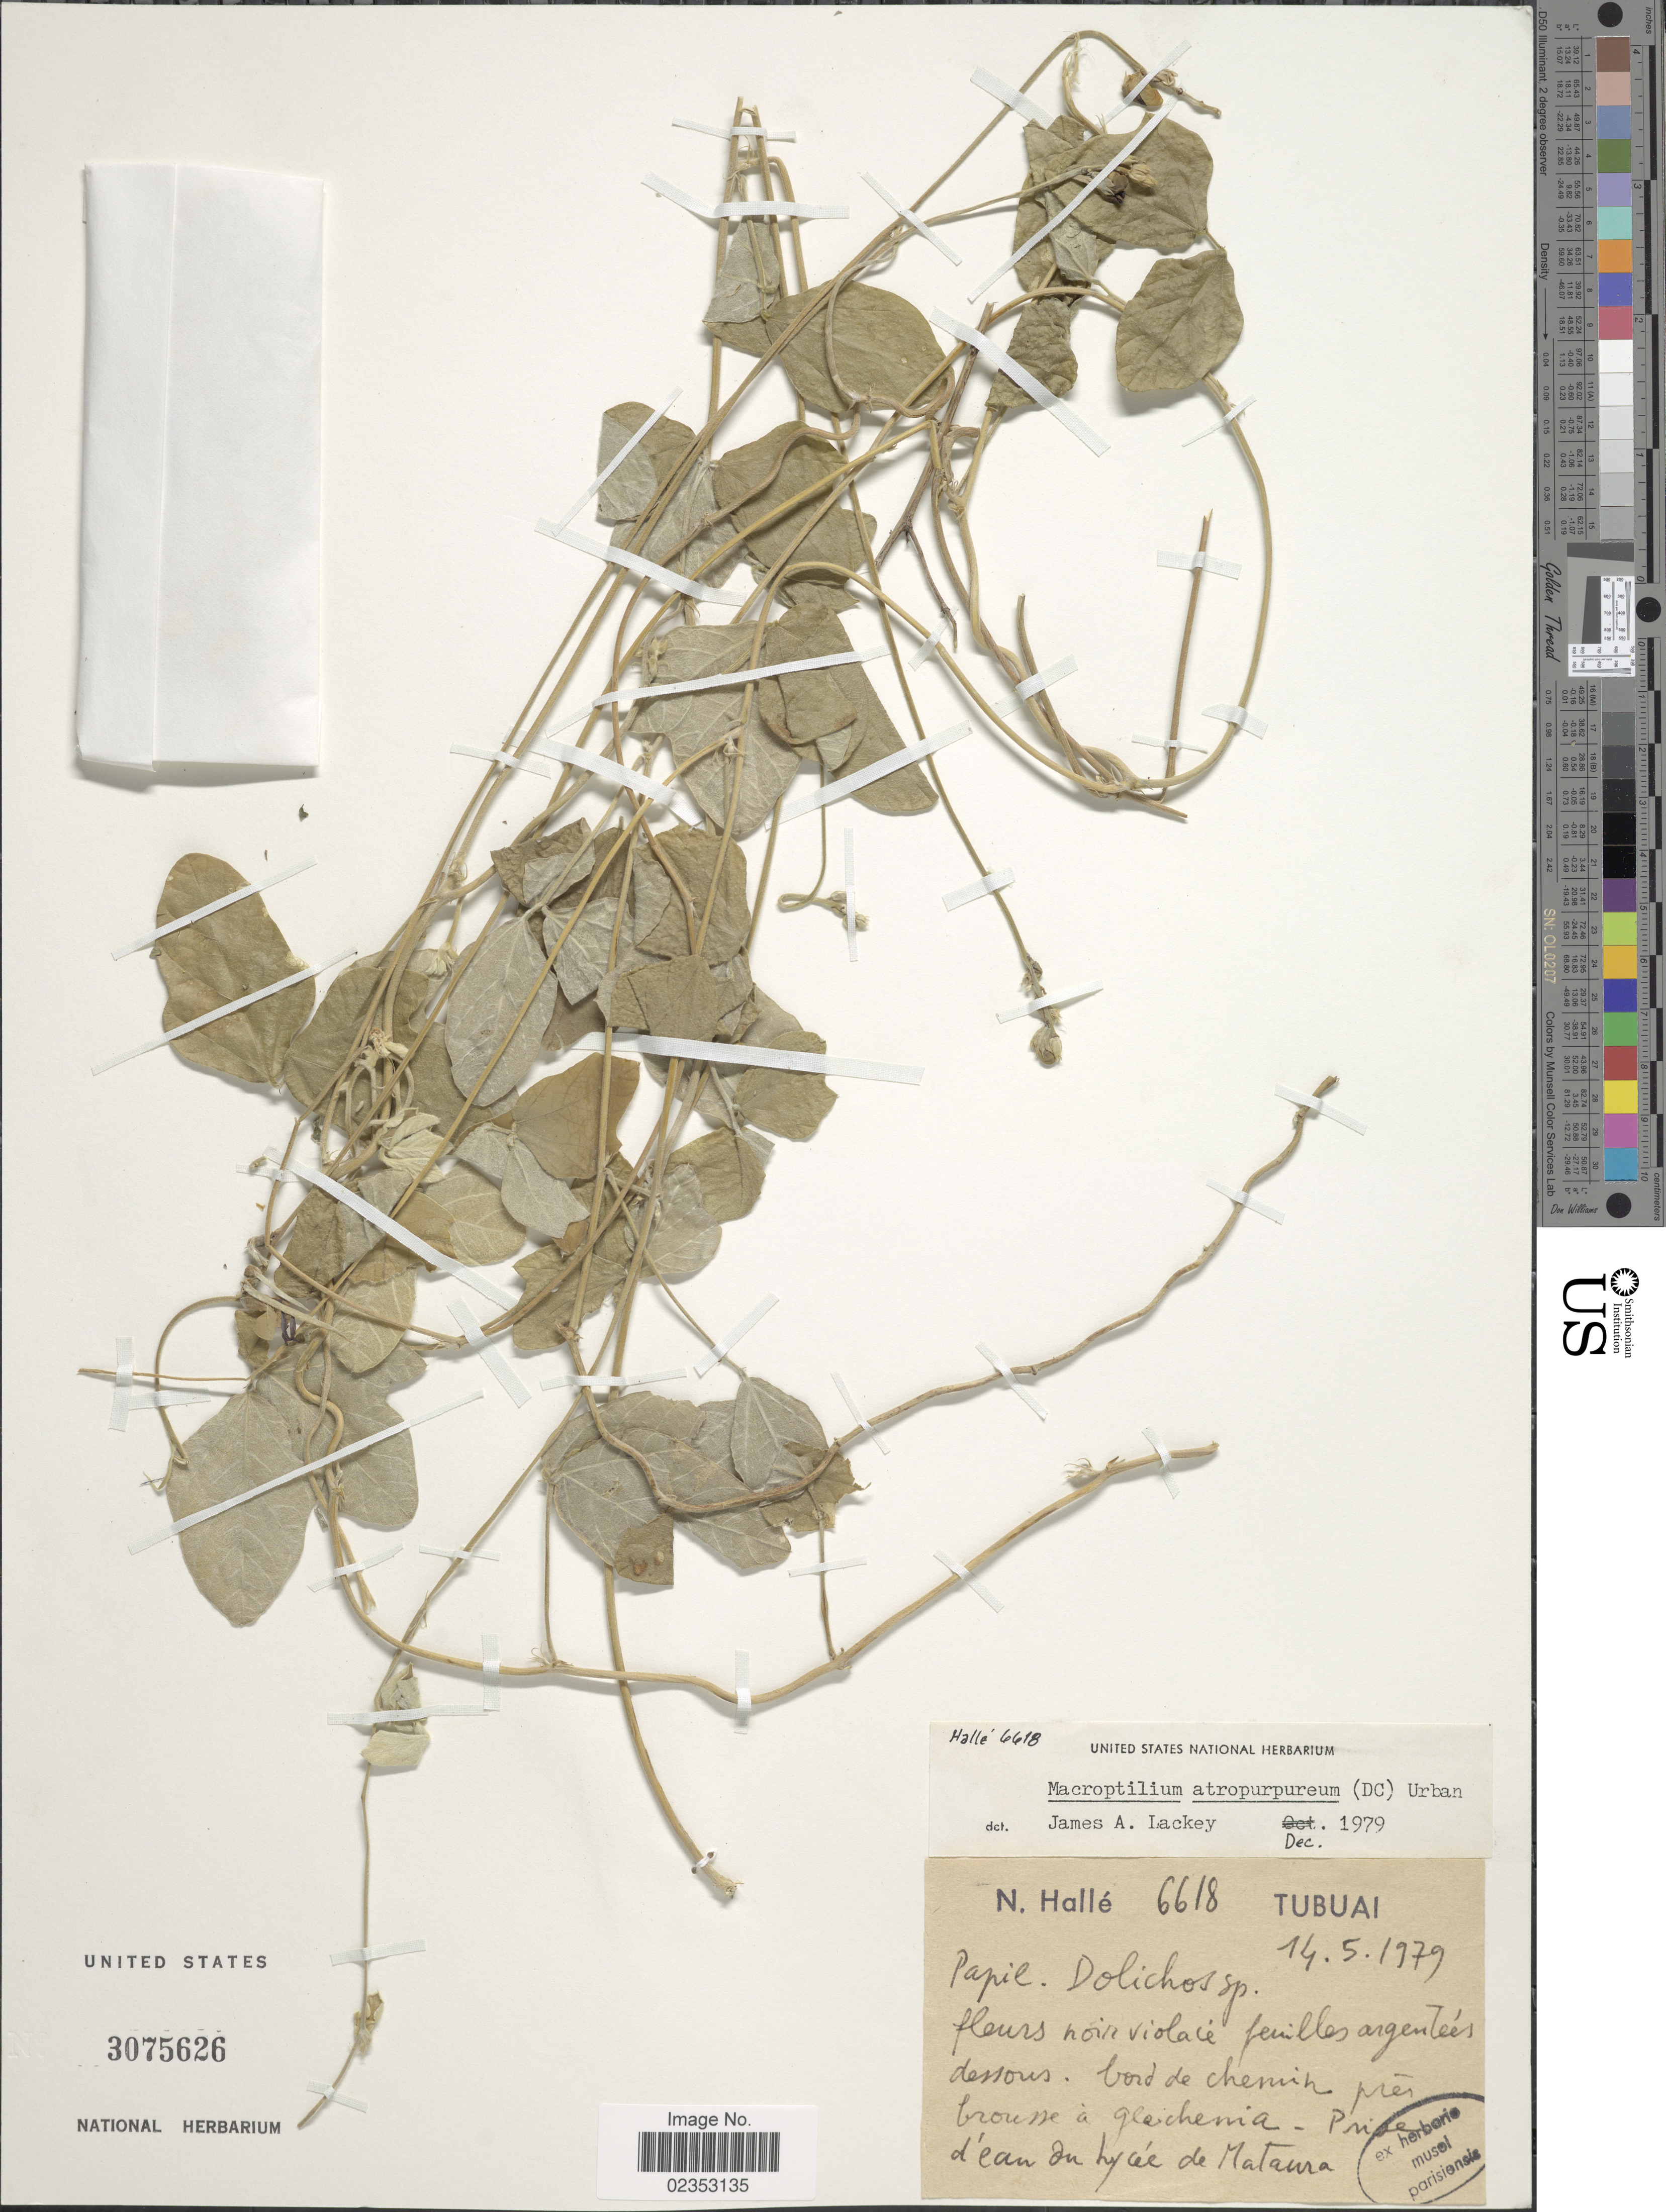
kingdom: Plantae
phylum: Tracheophyta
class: Magnoliopsida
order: Fabales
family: Fabaceae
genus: Macroptilium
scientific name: Macroptilium atropurpureum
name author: (DC.) Urb.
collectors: N. Hallé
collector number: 6618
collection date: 1979-05-14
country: French Polynesia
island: Tubuai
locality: Bord de chemin prés brousse a gleichenia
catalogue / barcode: US 3075626